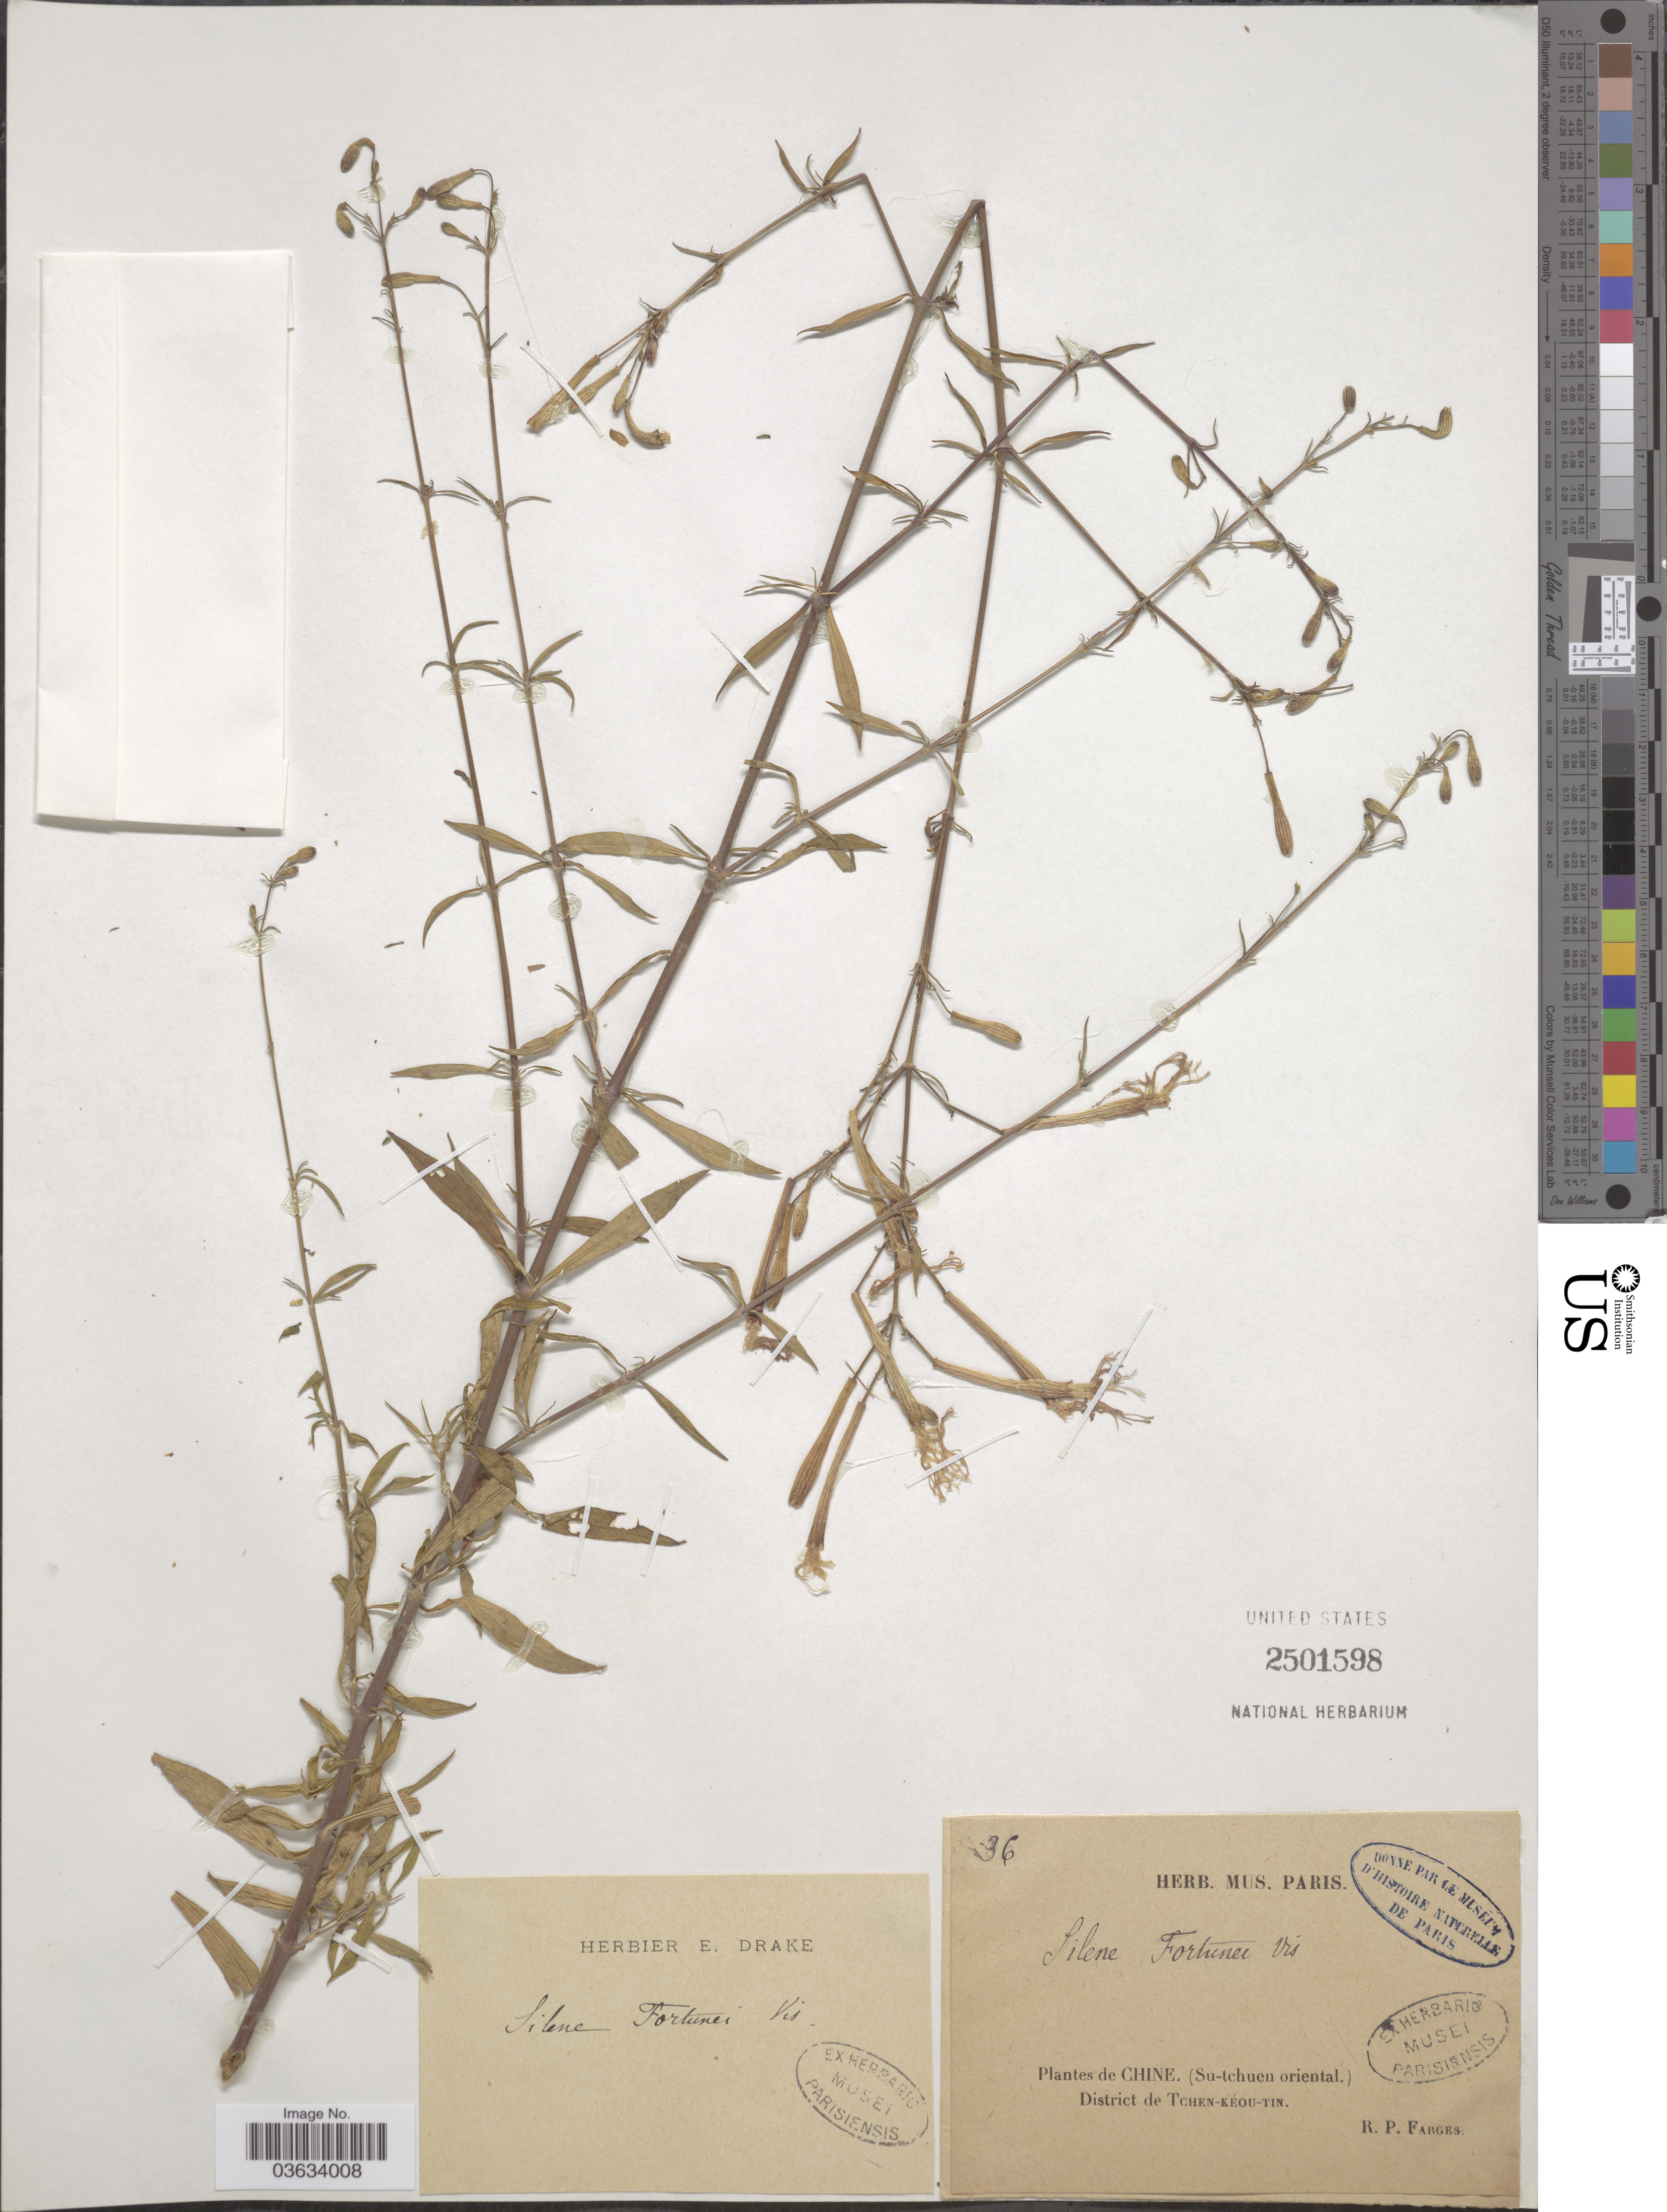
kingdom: Plantae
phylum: Tracheophyta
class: Magnoliopsida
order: Caryophyllales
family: Caryophyllaceae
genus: Silene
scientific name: Silene fortunei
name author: Vis.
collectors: P. G. Farges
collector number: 36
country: China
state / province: Sichuan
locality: Su-tchuen oriental. District de Tchen-Kéou-Tin.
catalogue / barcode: US 2501598